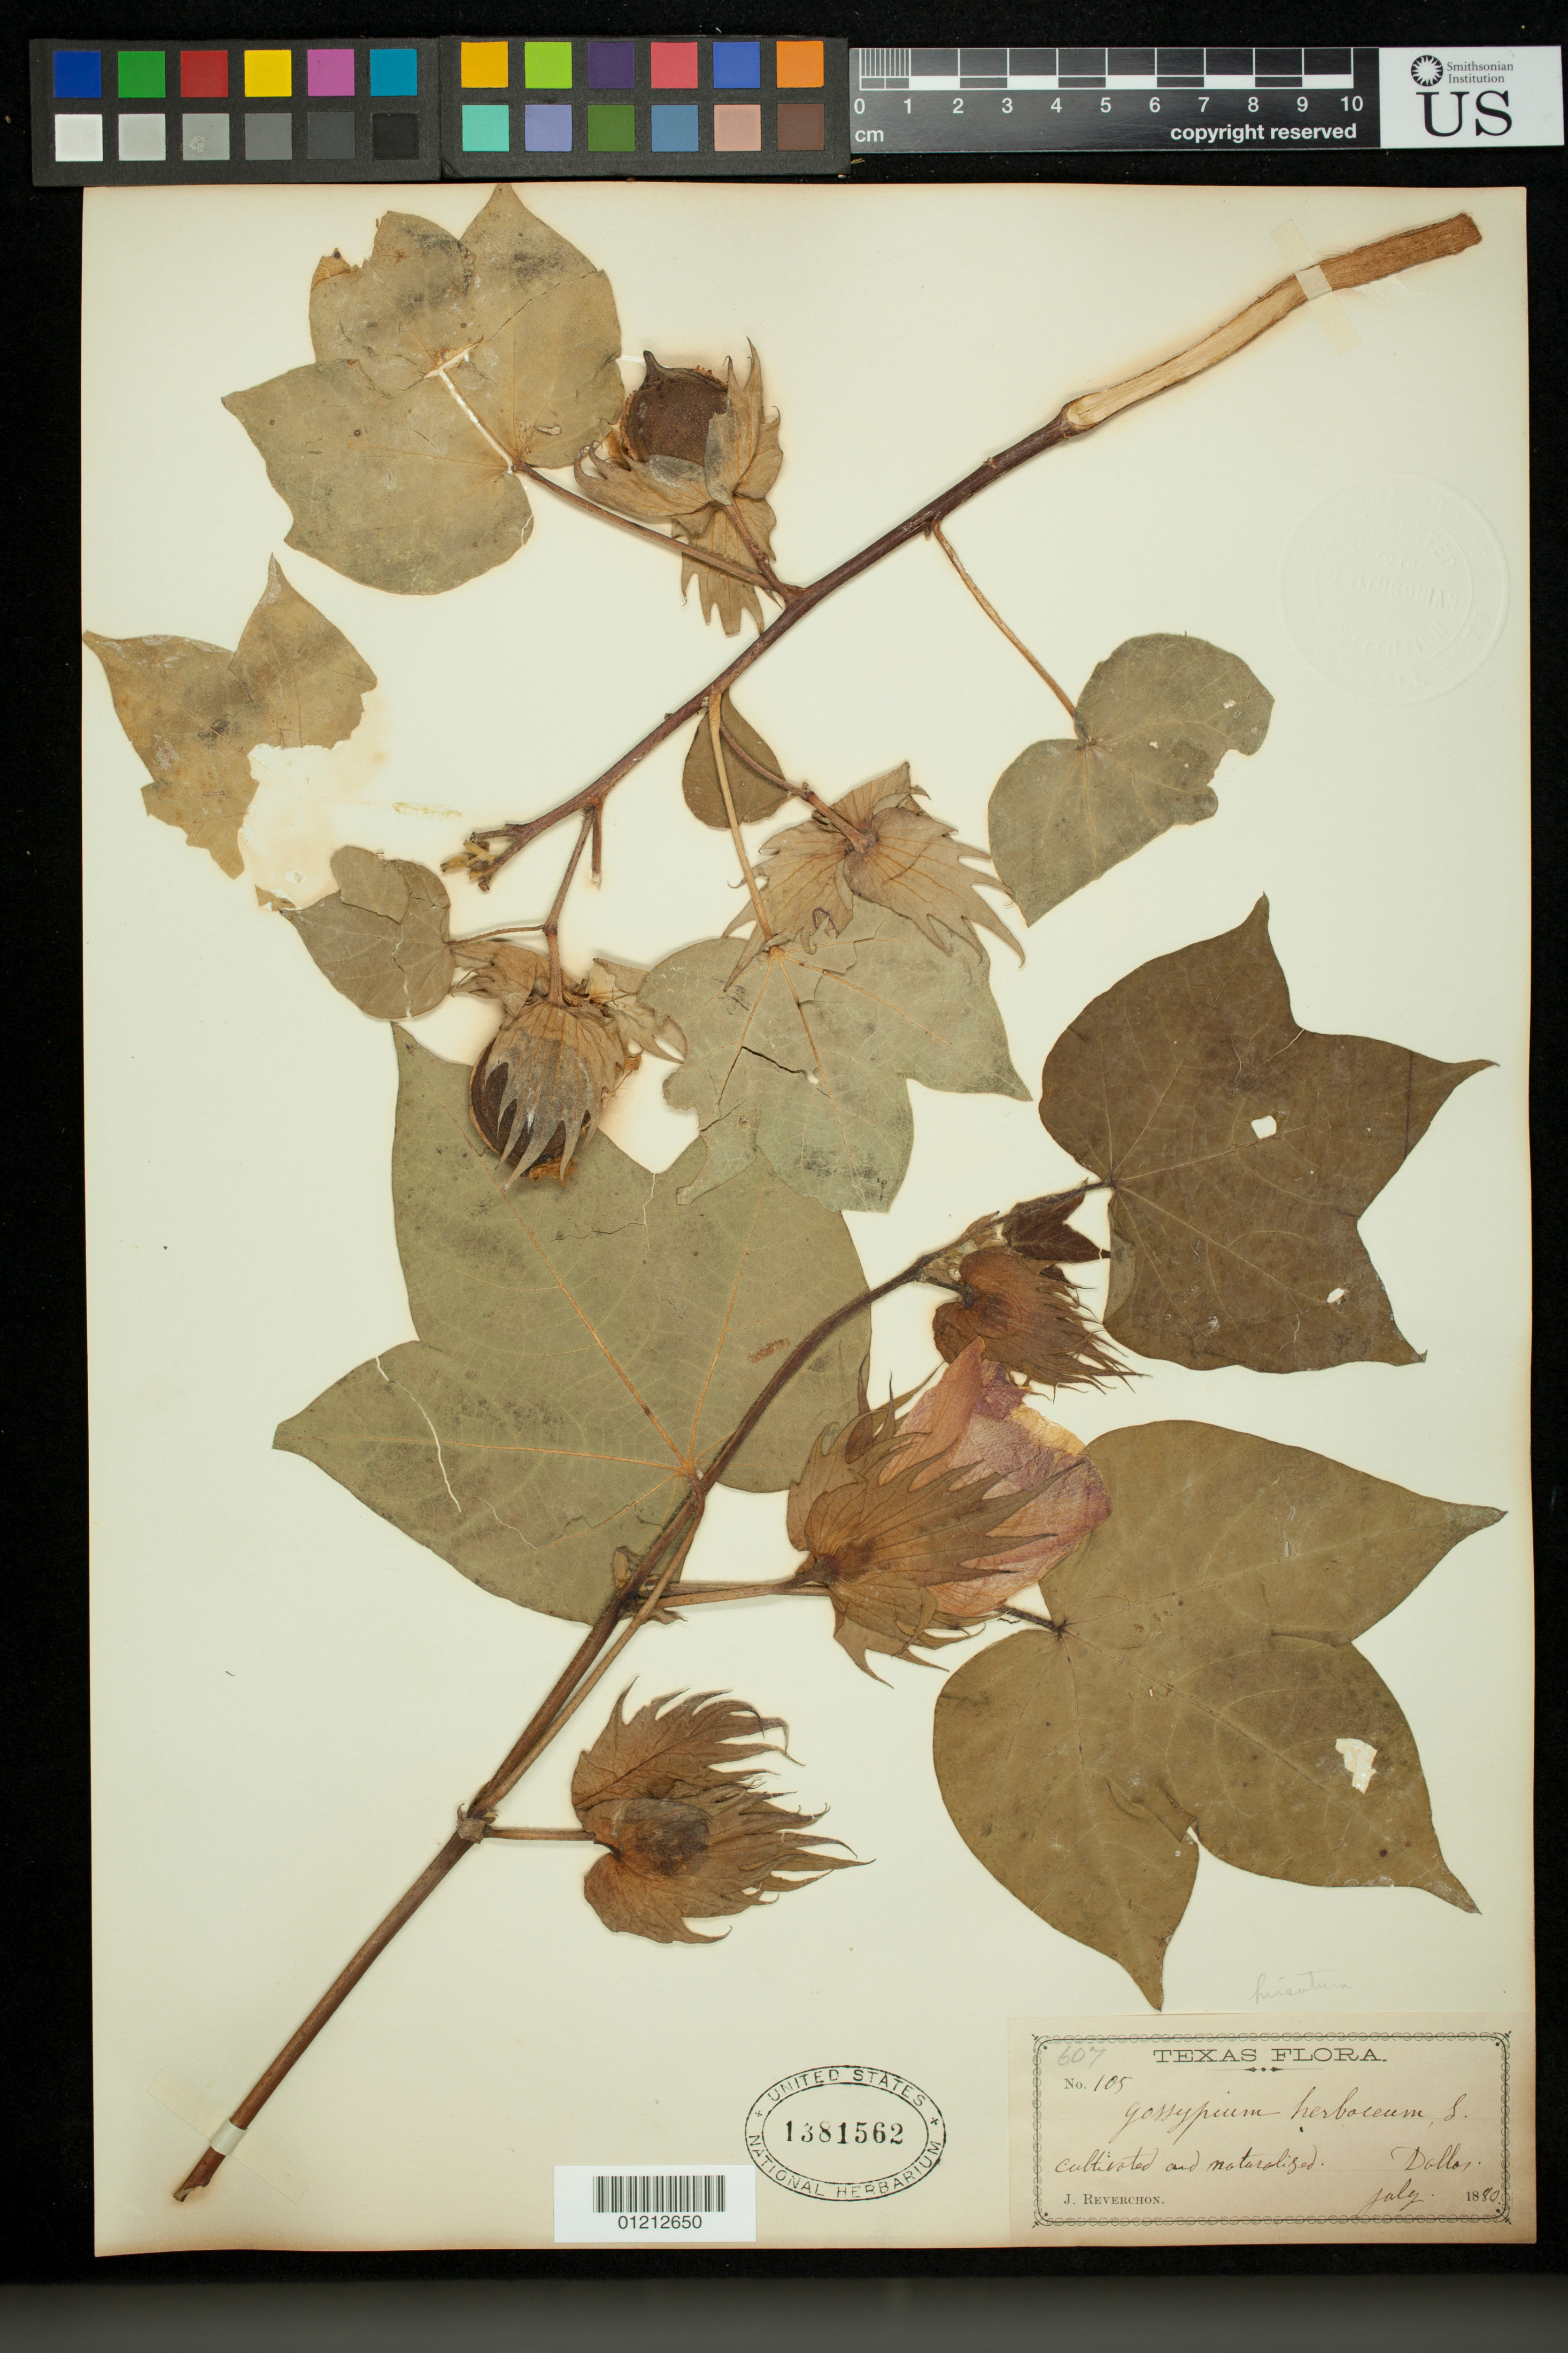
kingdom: Plantae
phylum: Tracheophyta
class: Magnoliopsida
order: Malvales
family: Malvaceae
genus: Gossypium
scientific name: Gossypium sp.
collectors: J. Reverchon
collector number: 105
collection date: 1880-07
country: United States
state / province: Texas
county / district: Dallas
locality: Dallas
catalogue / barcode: US 1381562